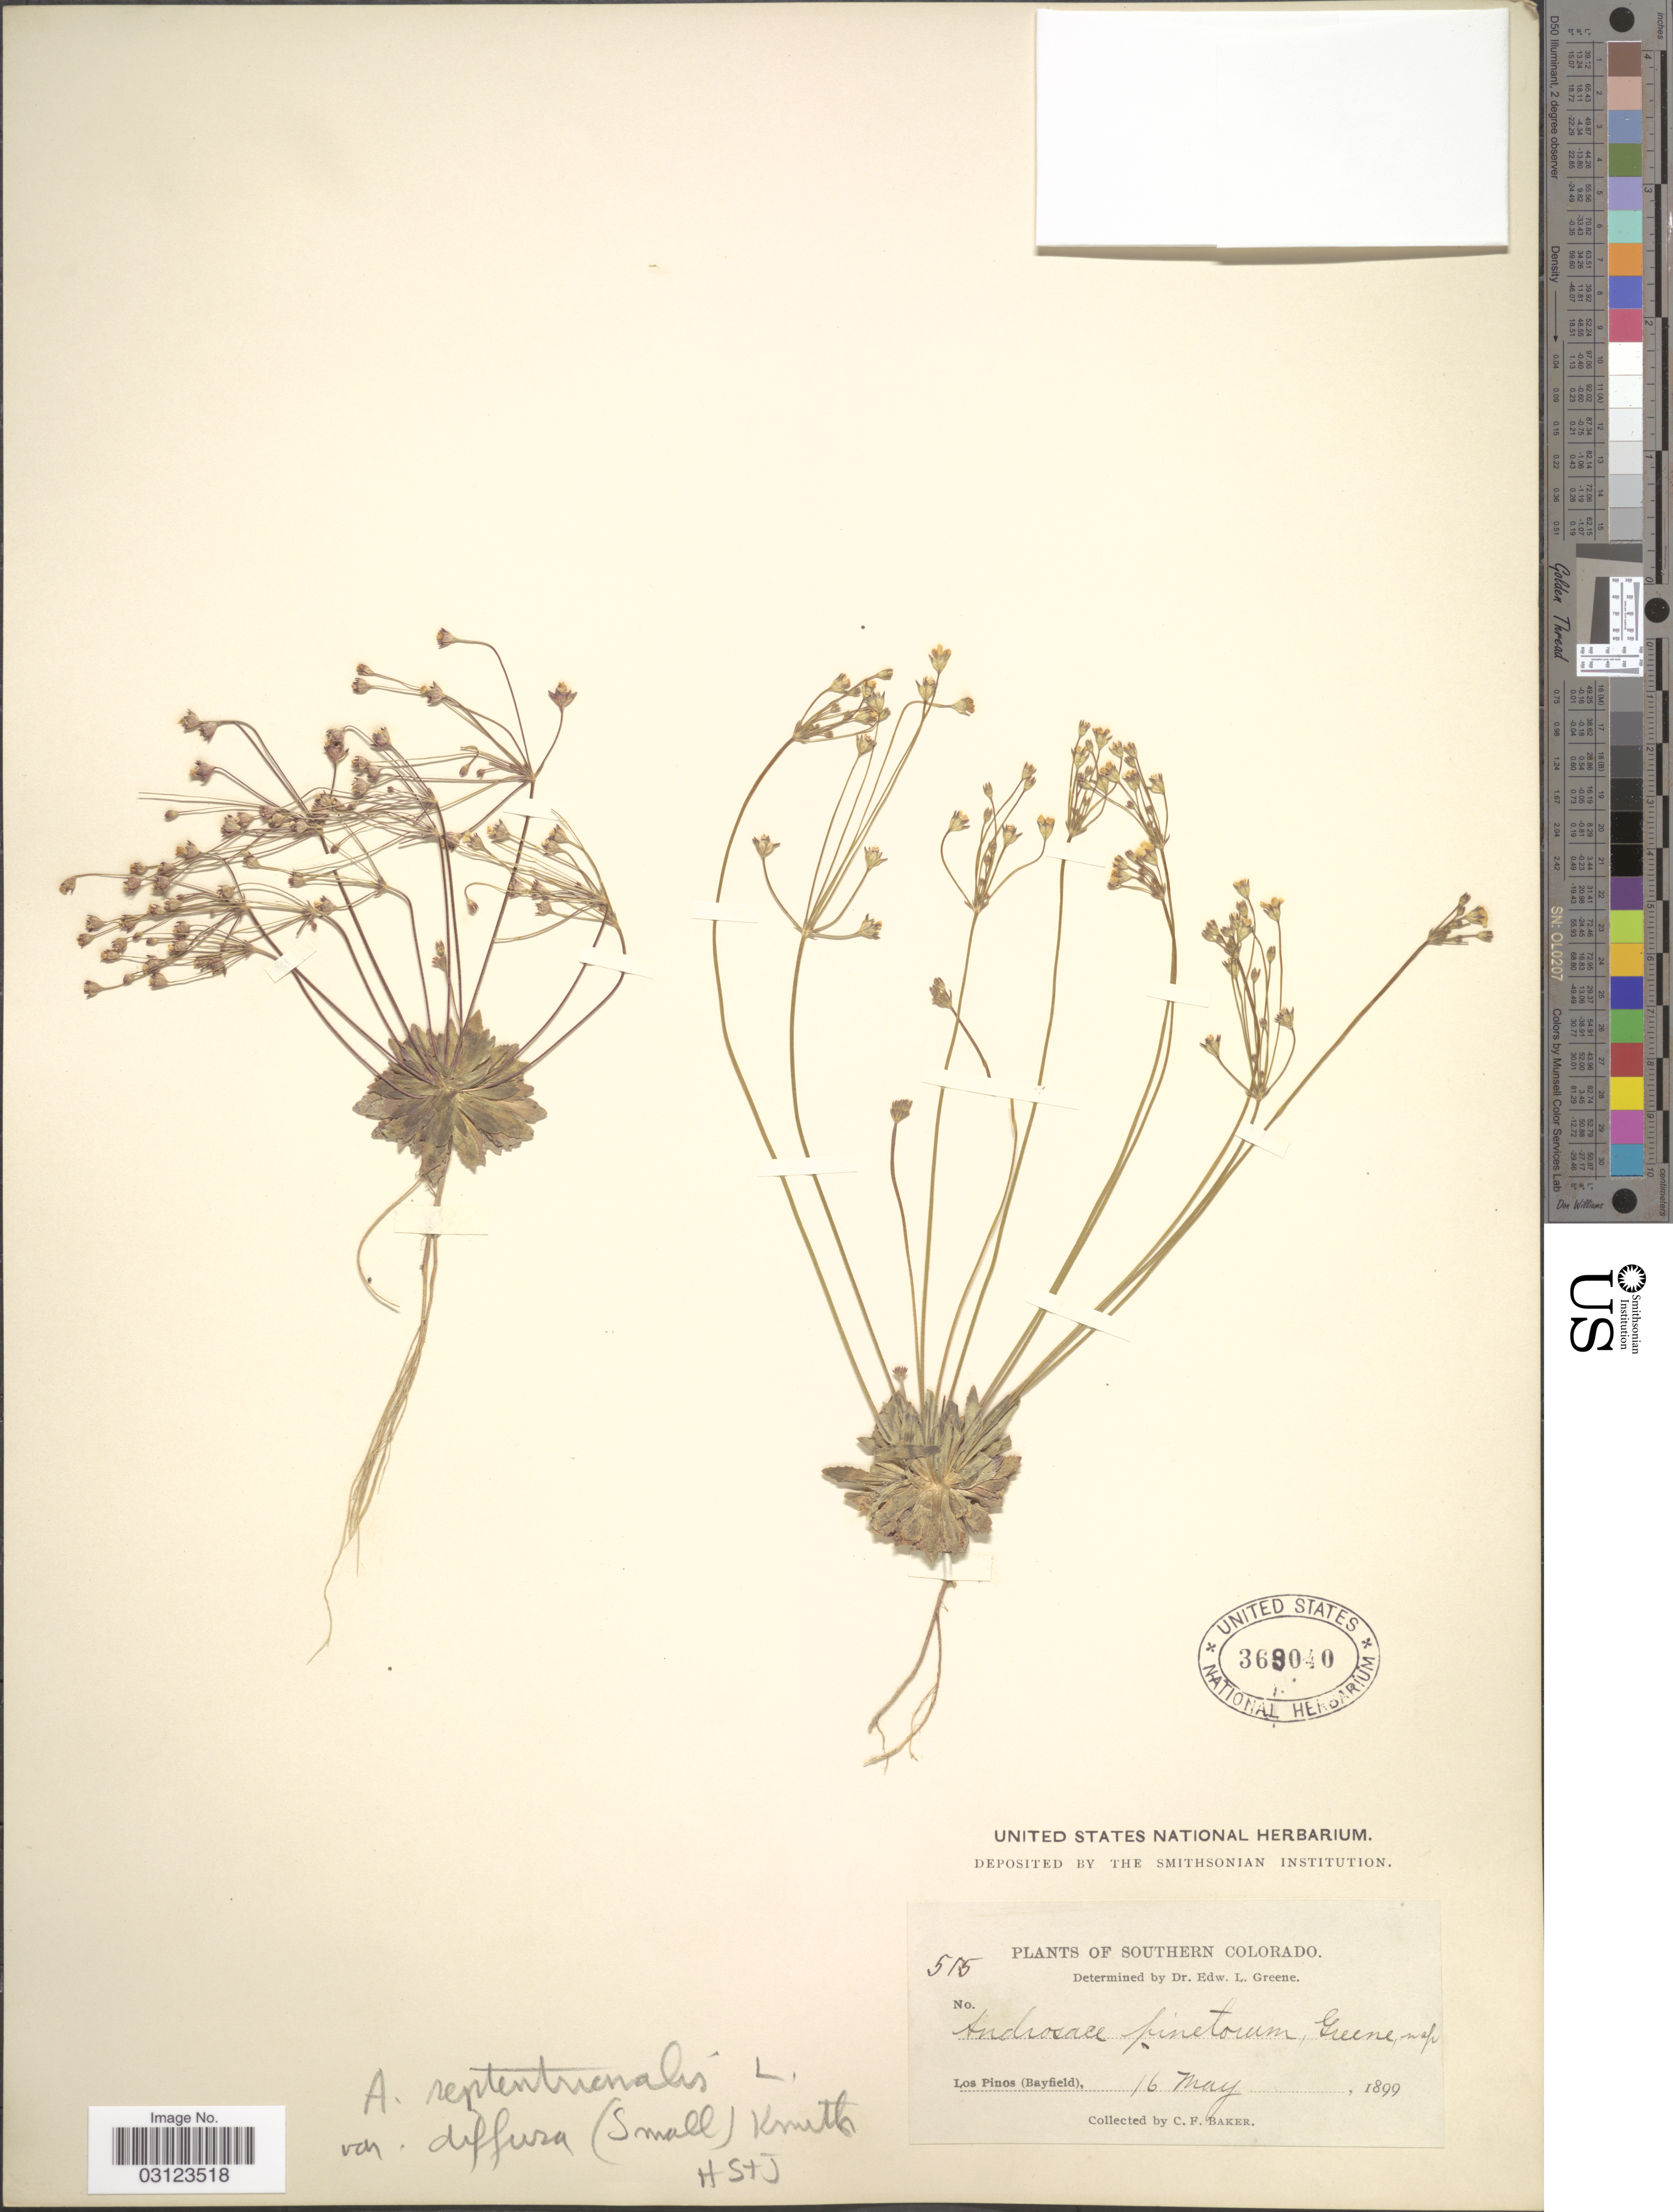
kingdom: Plantae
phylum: Tracheophyta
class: Magnoliopsida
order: Ericales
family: Primulaceae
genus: Androsace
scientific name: Androsace septentrionalis var. puberulenta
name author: (Rydb.) R. Knuth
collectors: E. L. Greene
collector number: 515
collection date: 1899-05-16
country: United States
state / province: Colorado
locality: Southern Colorado. Los Pinos (Bayfield).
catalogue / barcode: US 369040